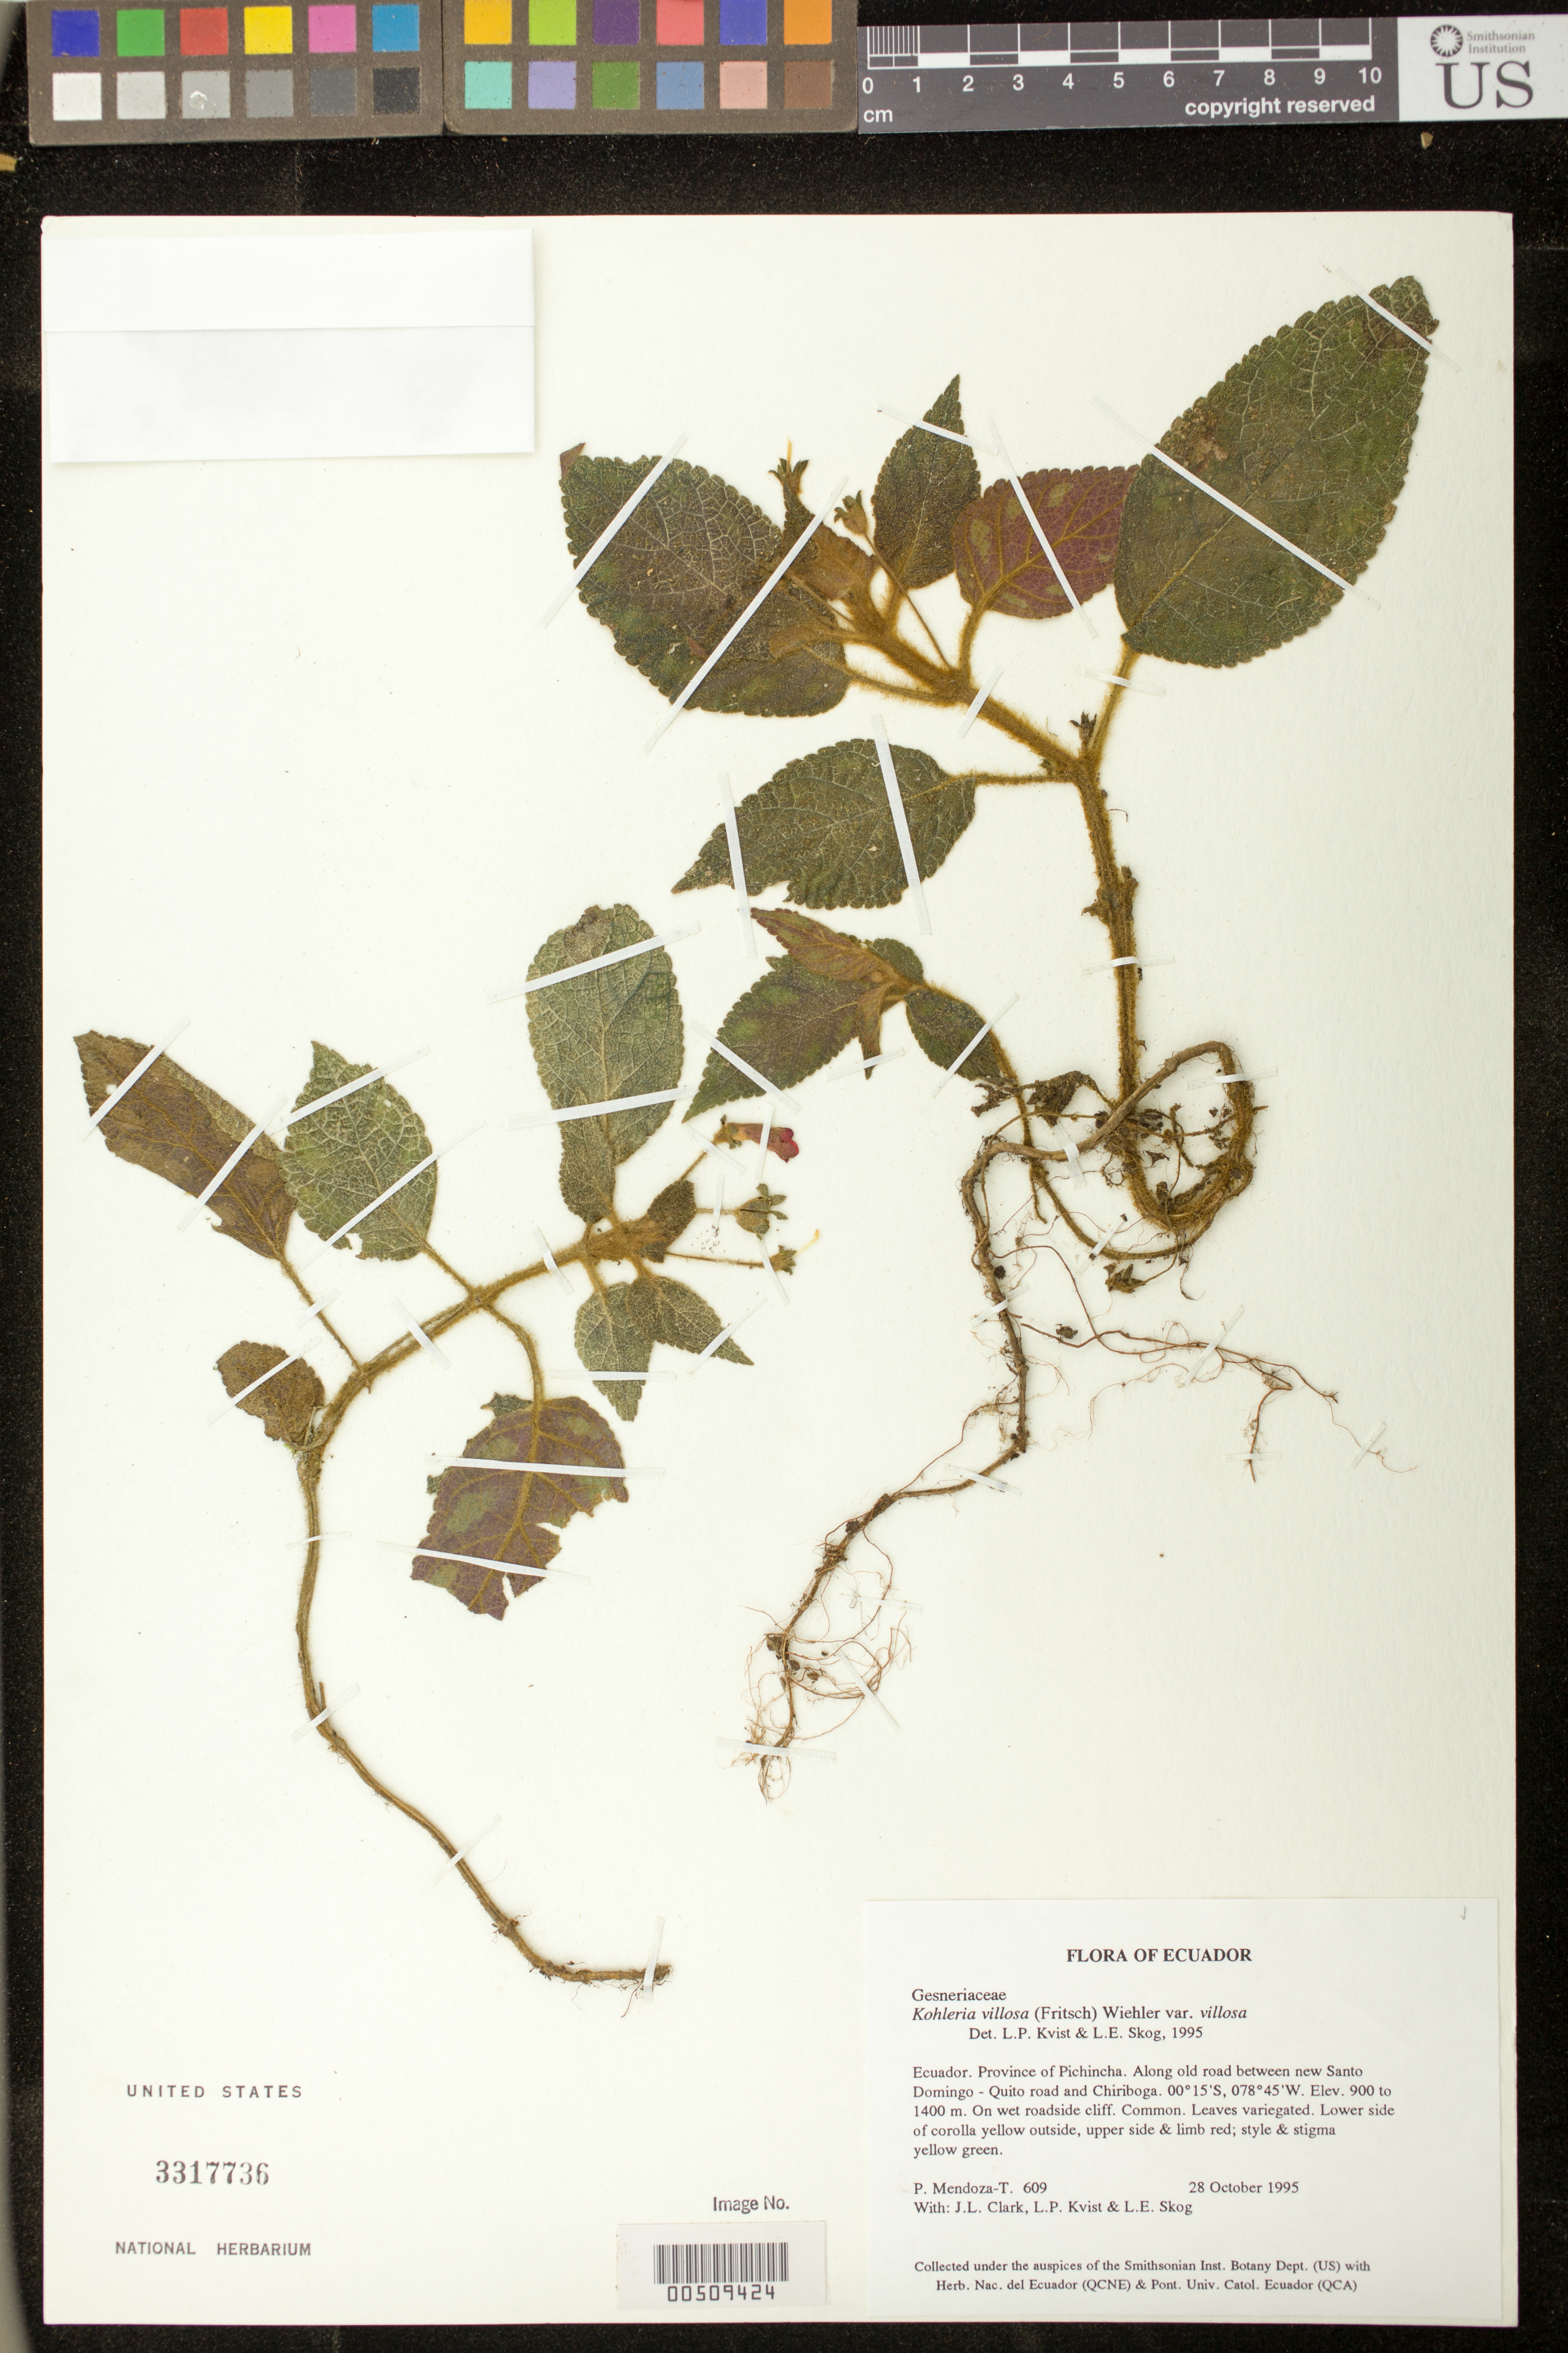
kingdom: Plantae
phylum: Tracheophyta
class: Magnoliopsida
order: Lamiales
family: Gesneriaceae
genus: Kohleria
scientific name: Kohleria villosa var. villosa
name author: (Fritsch) Wiehler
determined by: Skog, Laurence E.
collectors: P. Mendoza-T., J. L. Clark, L. P. Kvist & L. E. Skog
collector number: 609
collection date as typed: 28 Oct 1995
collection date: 1995-10-28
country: Ecuador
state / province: Pichincha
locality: Along old road between new Santo Domingo - Quito road and Chiriboga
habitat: On wet roadside cliff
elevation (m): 900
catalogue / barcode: US 3317736